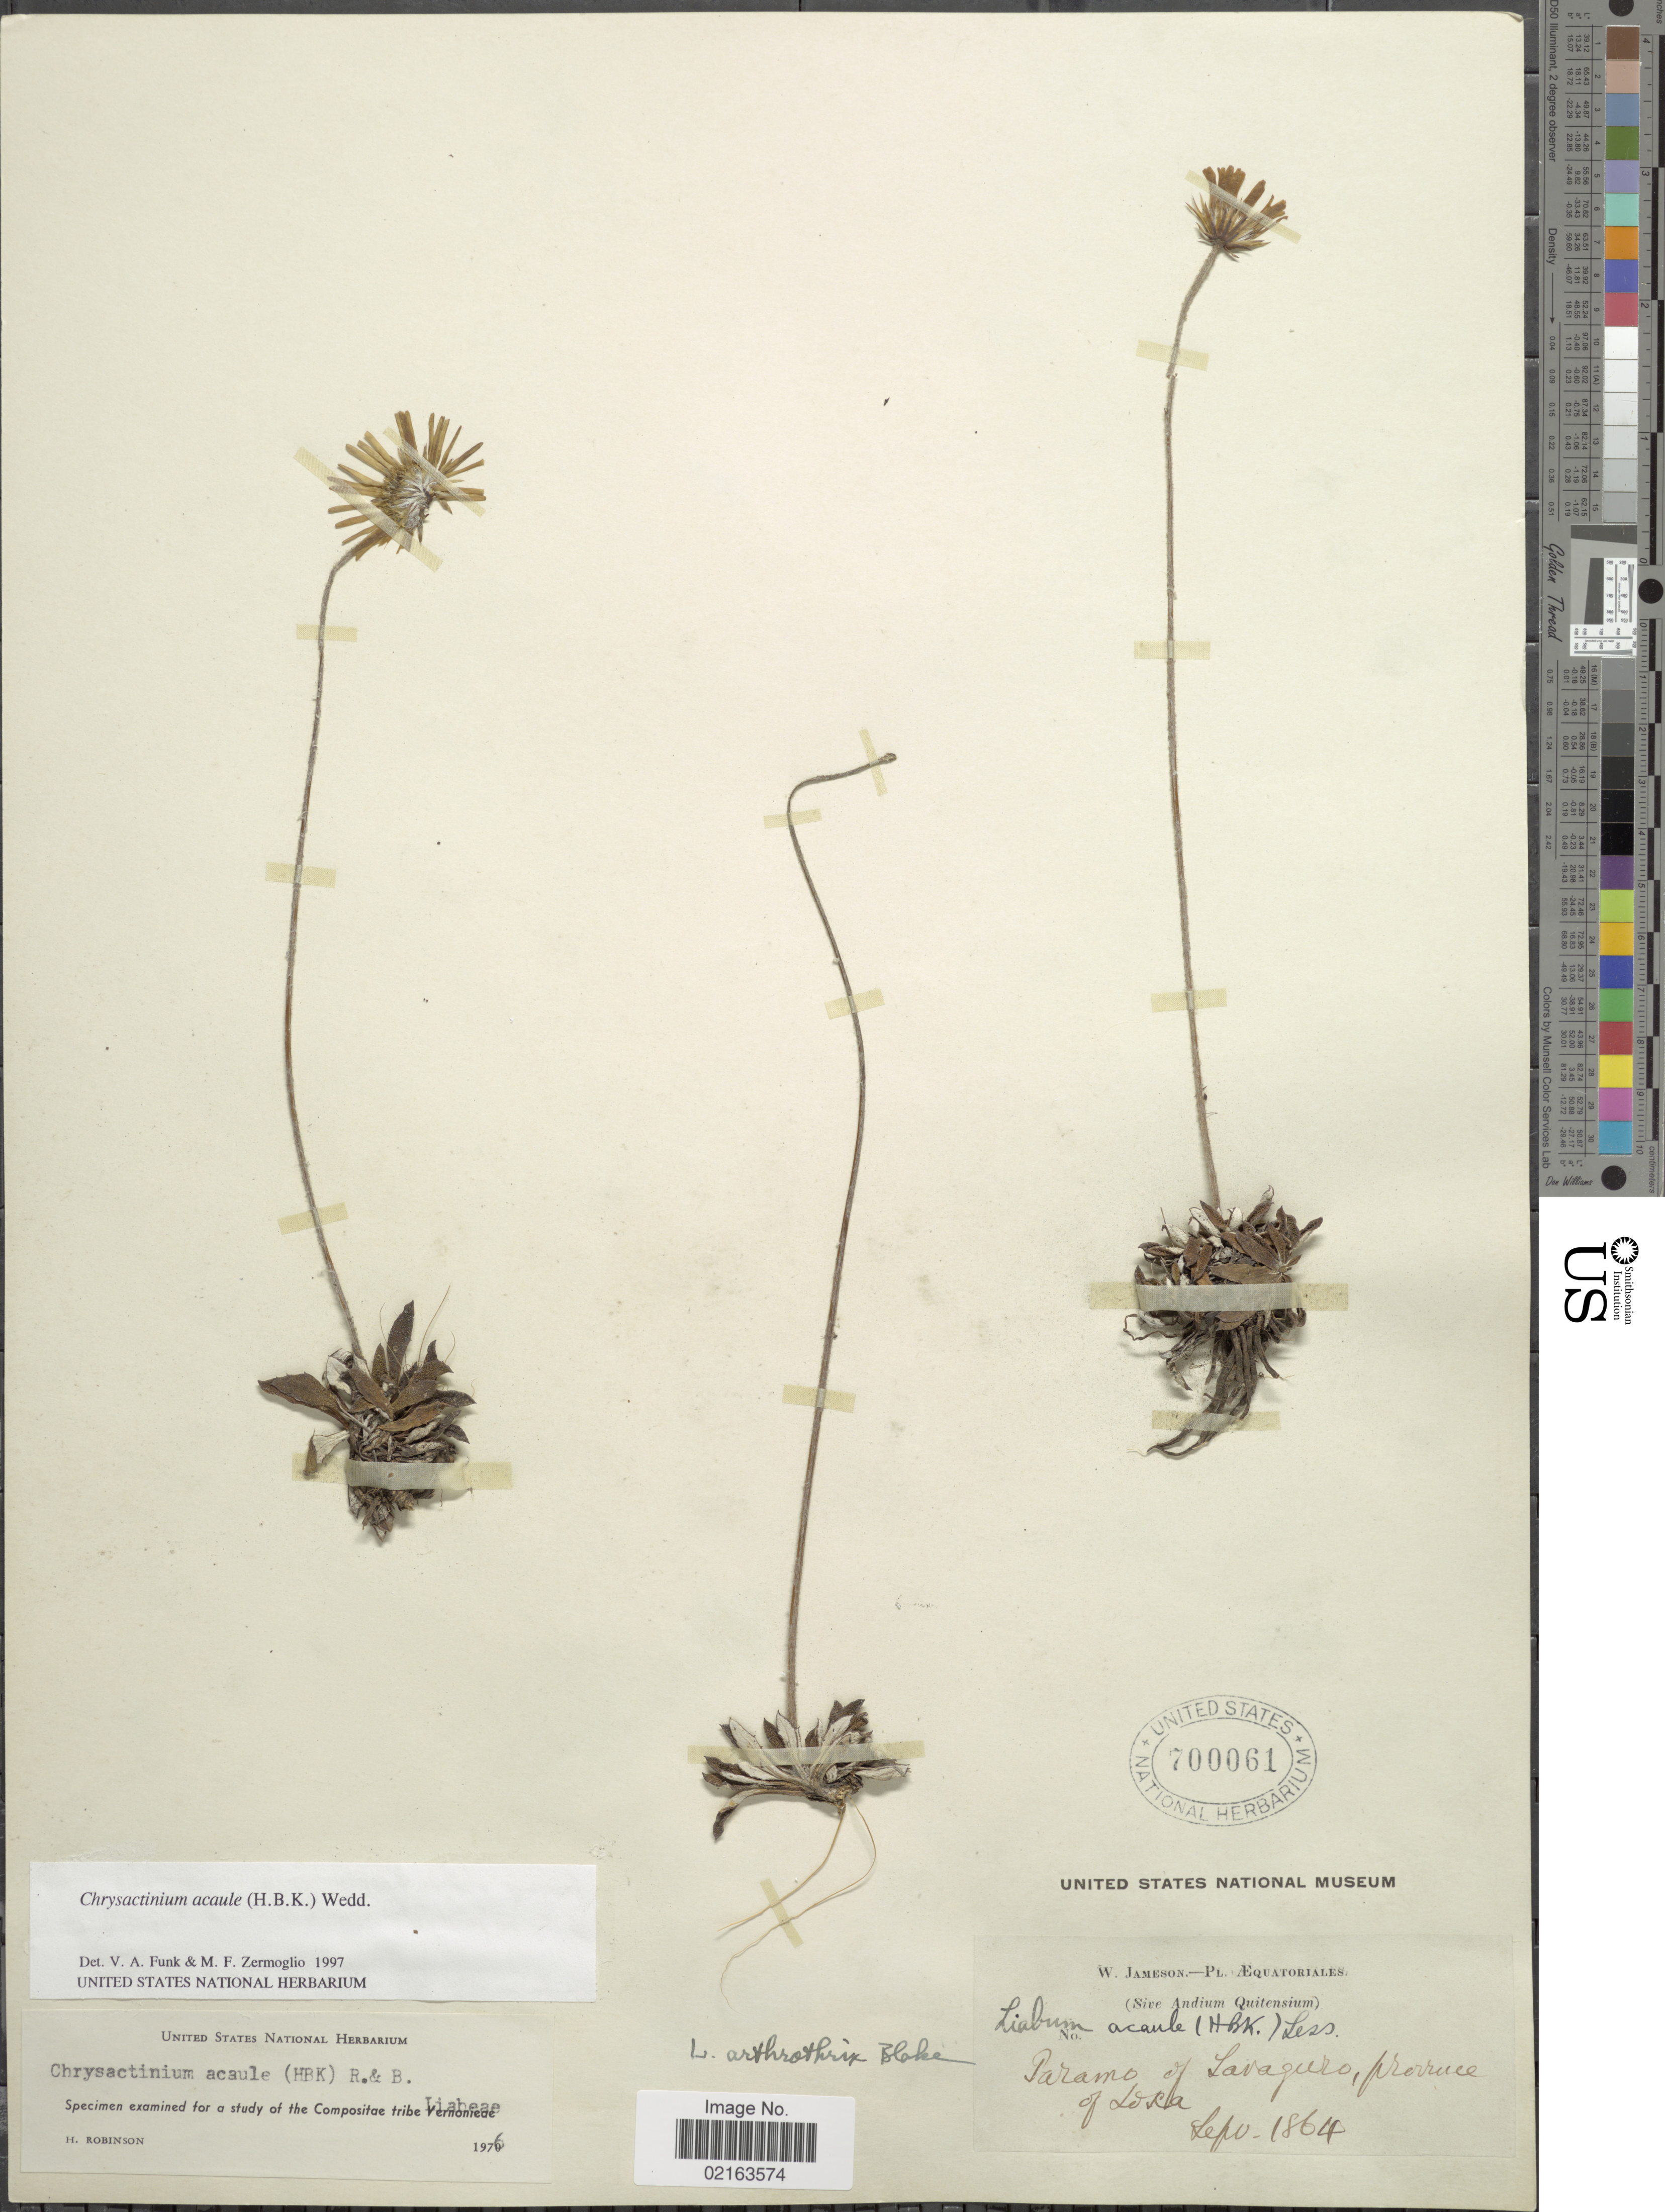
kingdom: Plantae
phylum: Tracheophyta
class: Magnoliopsida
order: Asterales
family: Asteraceae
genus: Chrysactinium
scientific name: Chrysactinium acaule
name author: (Kunth) Wedd.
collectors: W. Jameson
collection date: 1864-09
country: Ecuador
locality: Paramo of Saraguro, province of Loja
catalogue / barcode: US 700061